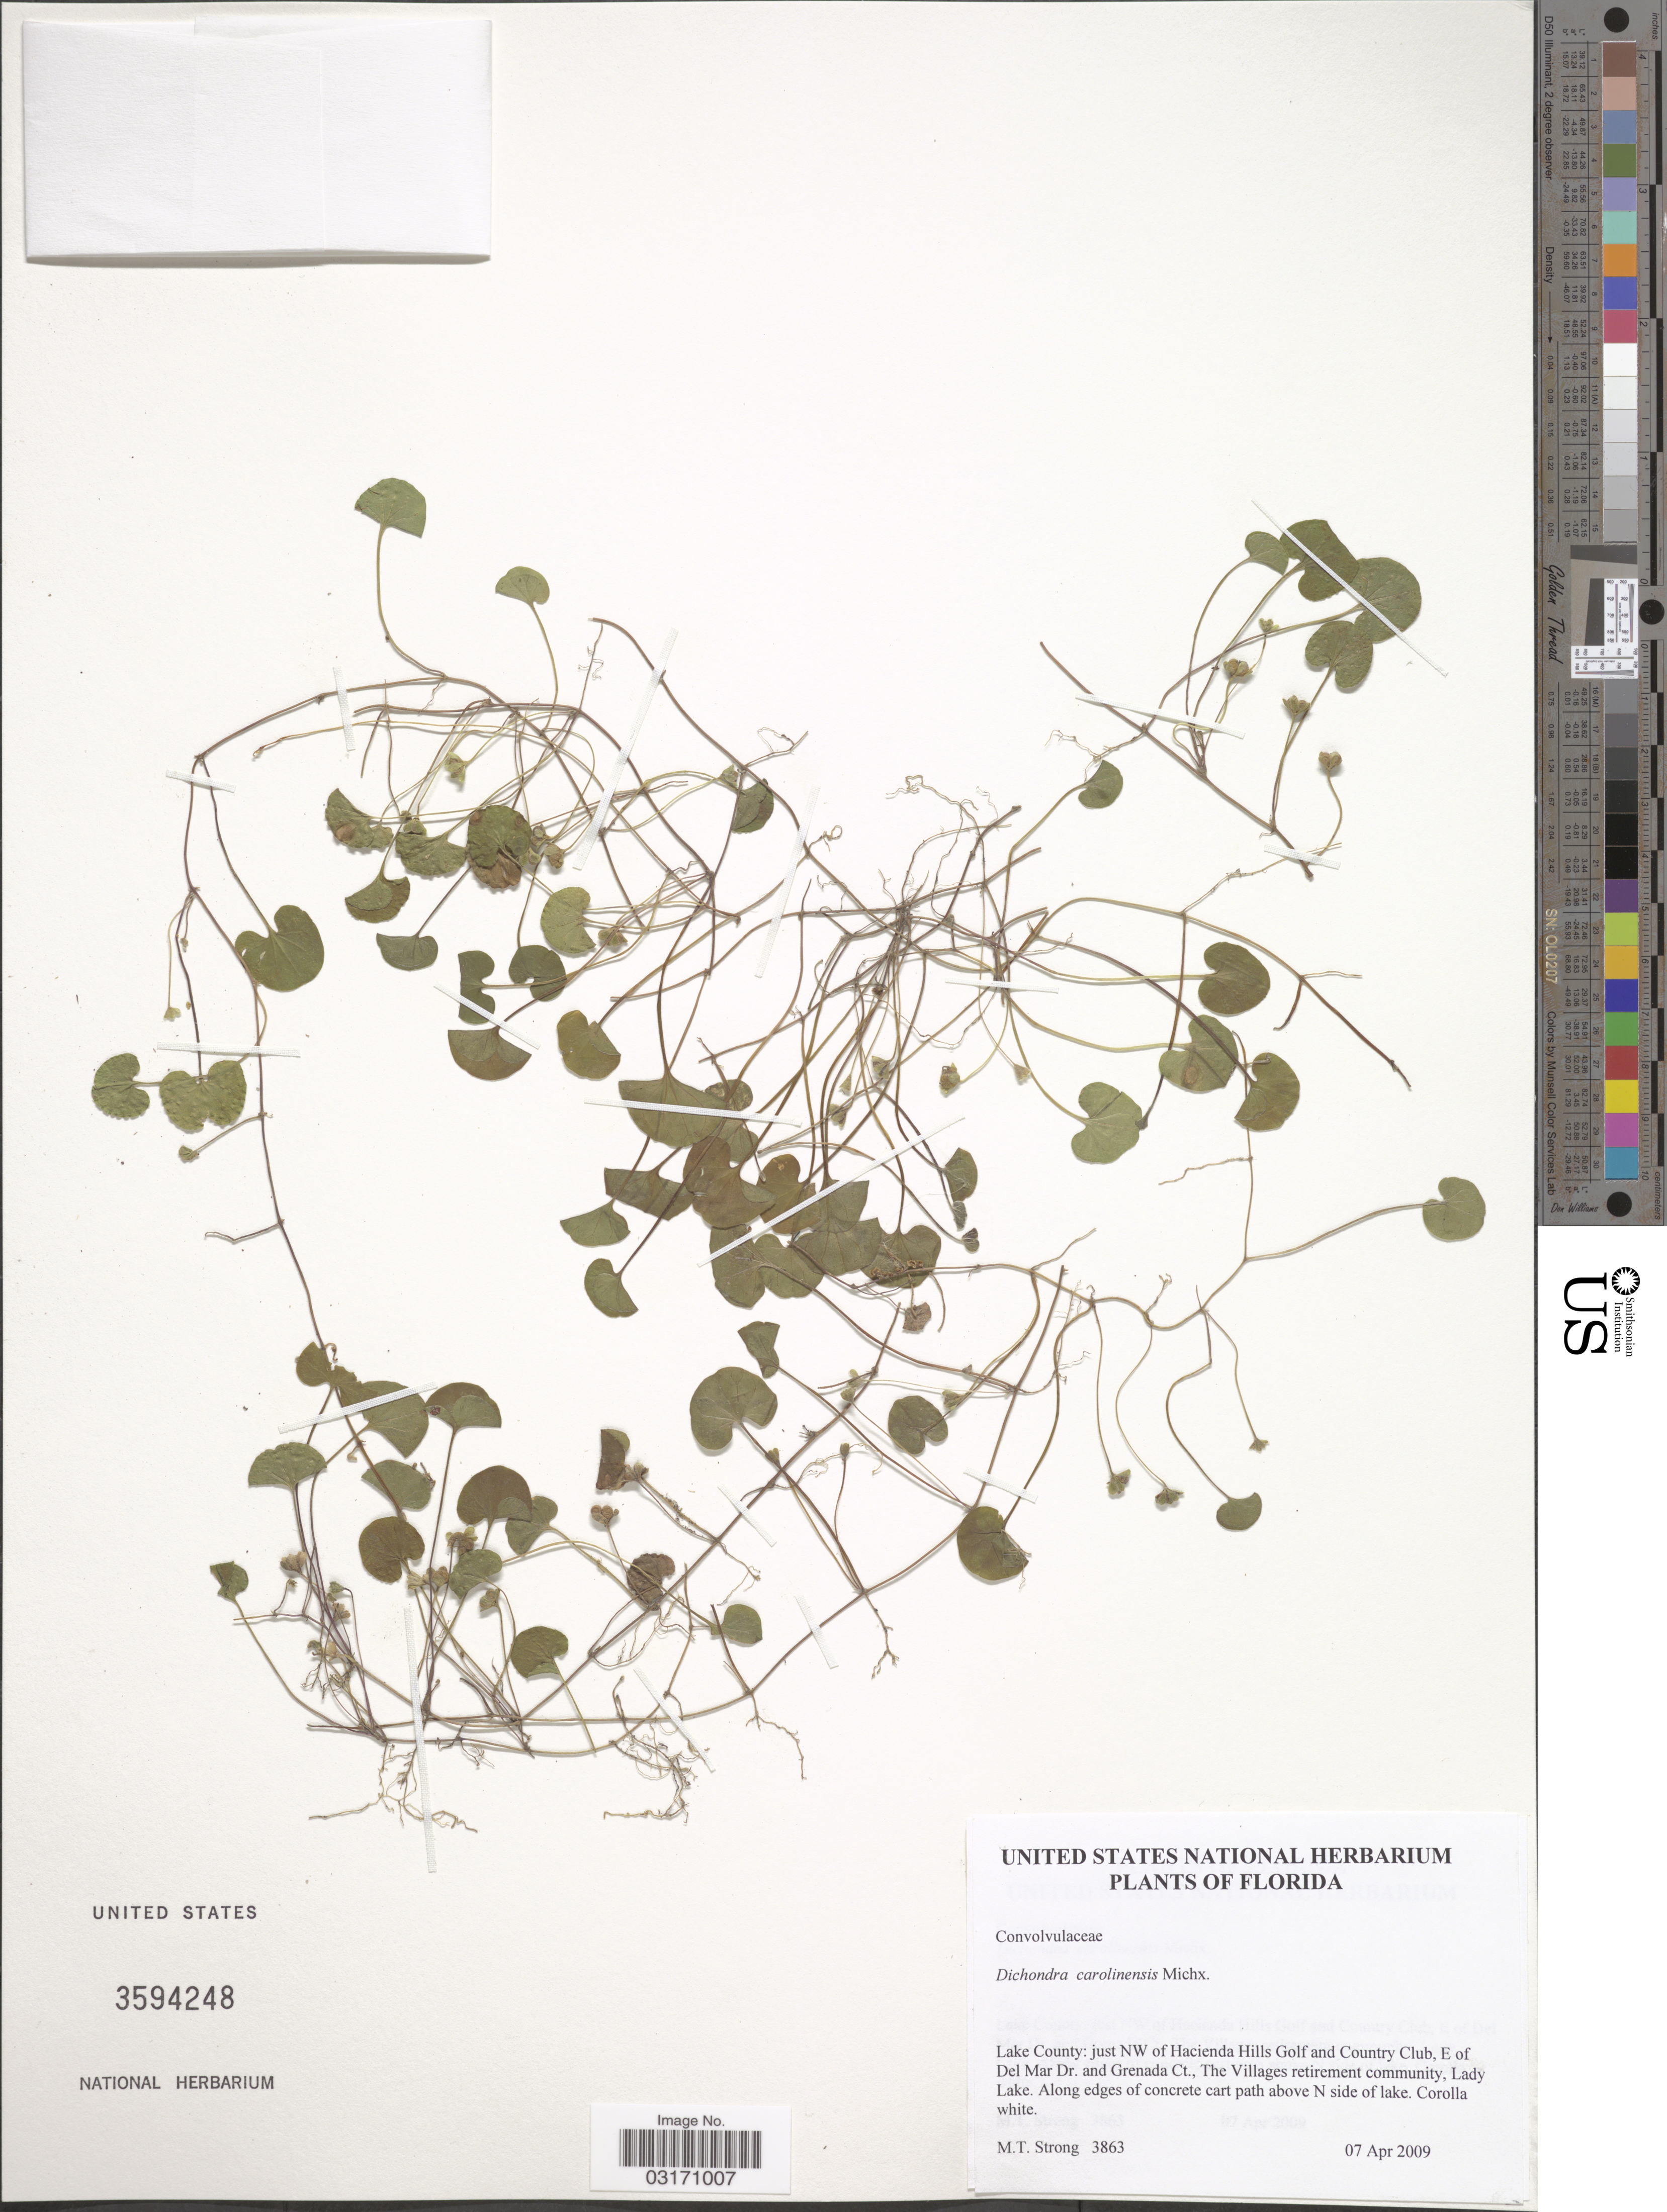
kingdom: Plantae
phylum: Tracheophyta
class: Magnoliopsida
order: Solanales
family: Convolvulaceae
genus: Dichondra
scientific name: Dichondra carolinensis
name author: Michx.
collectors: M. T. Strong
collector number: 3863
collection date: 2009-04-07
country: United States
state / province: Florida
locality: Lake County: just NW of Hacienda Hills Golf and Country Club, E of Del Mar Dr. and Grenada Ct., The Villages retirement community, Lady Lake. Along edges of concrete cart path above N side of lake.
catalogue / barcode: US 3594248